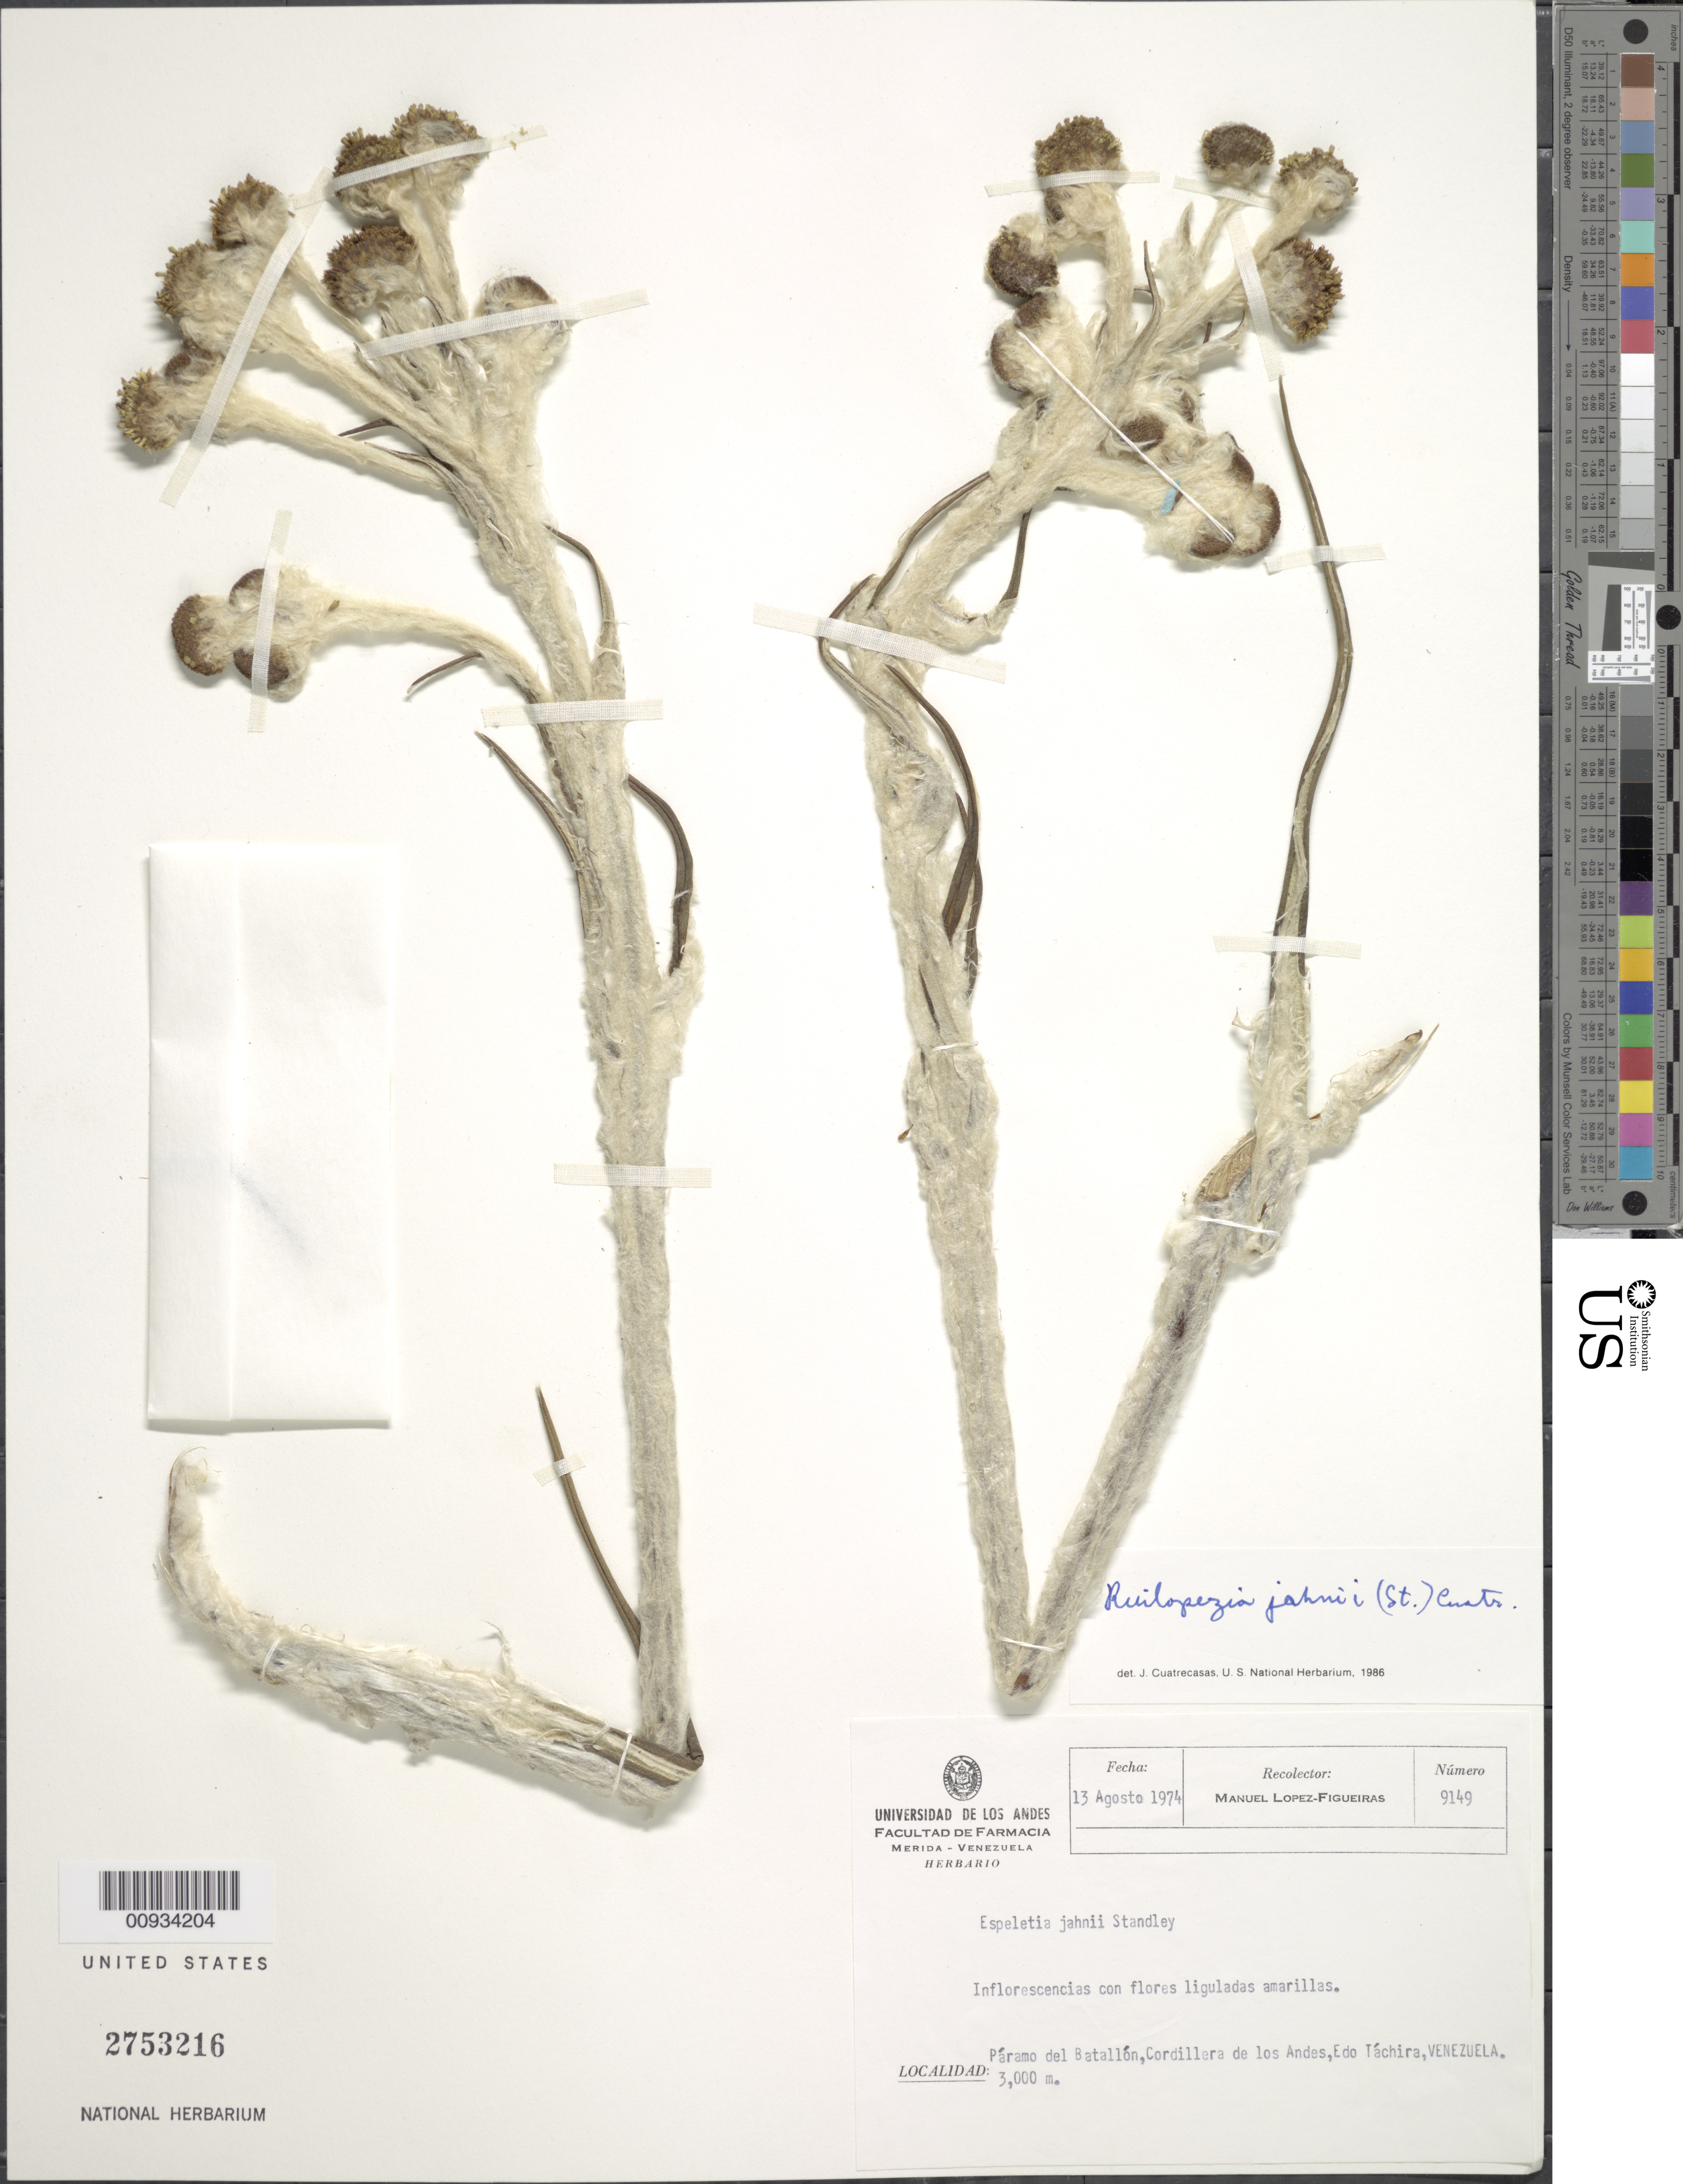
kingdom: Plantae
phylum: Tracheophyta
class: Magnoliopsida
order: Asterales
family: Asteraceae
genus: Ruilopezia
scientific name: Ruilopezia jahnii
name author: (Standl.) Cuatrec.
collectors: M. López Figueiras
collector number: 9149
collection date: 1974-08-13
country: Venezuela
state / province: Táchira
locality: Páramo del Batallón. Páramo del Batallón, cordillera de los Andes.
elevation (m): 3000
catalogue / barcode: US 2753216